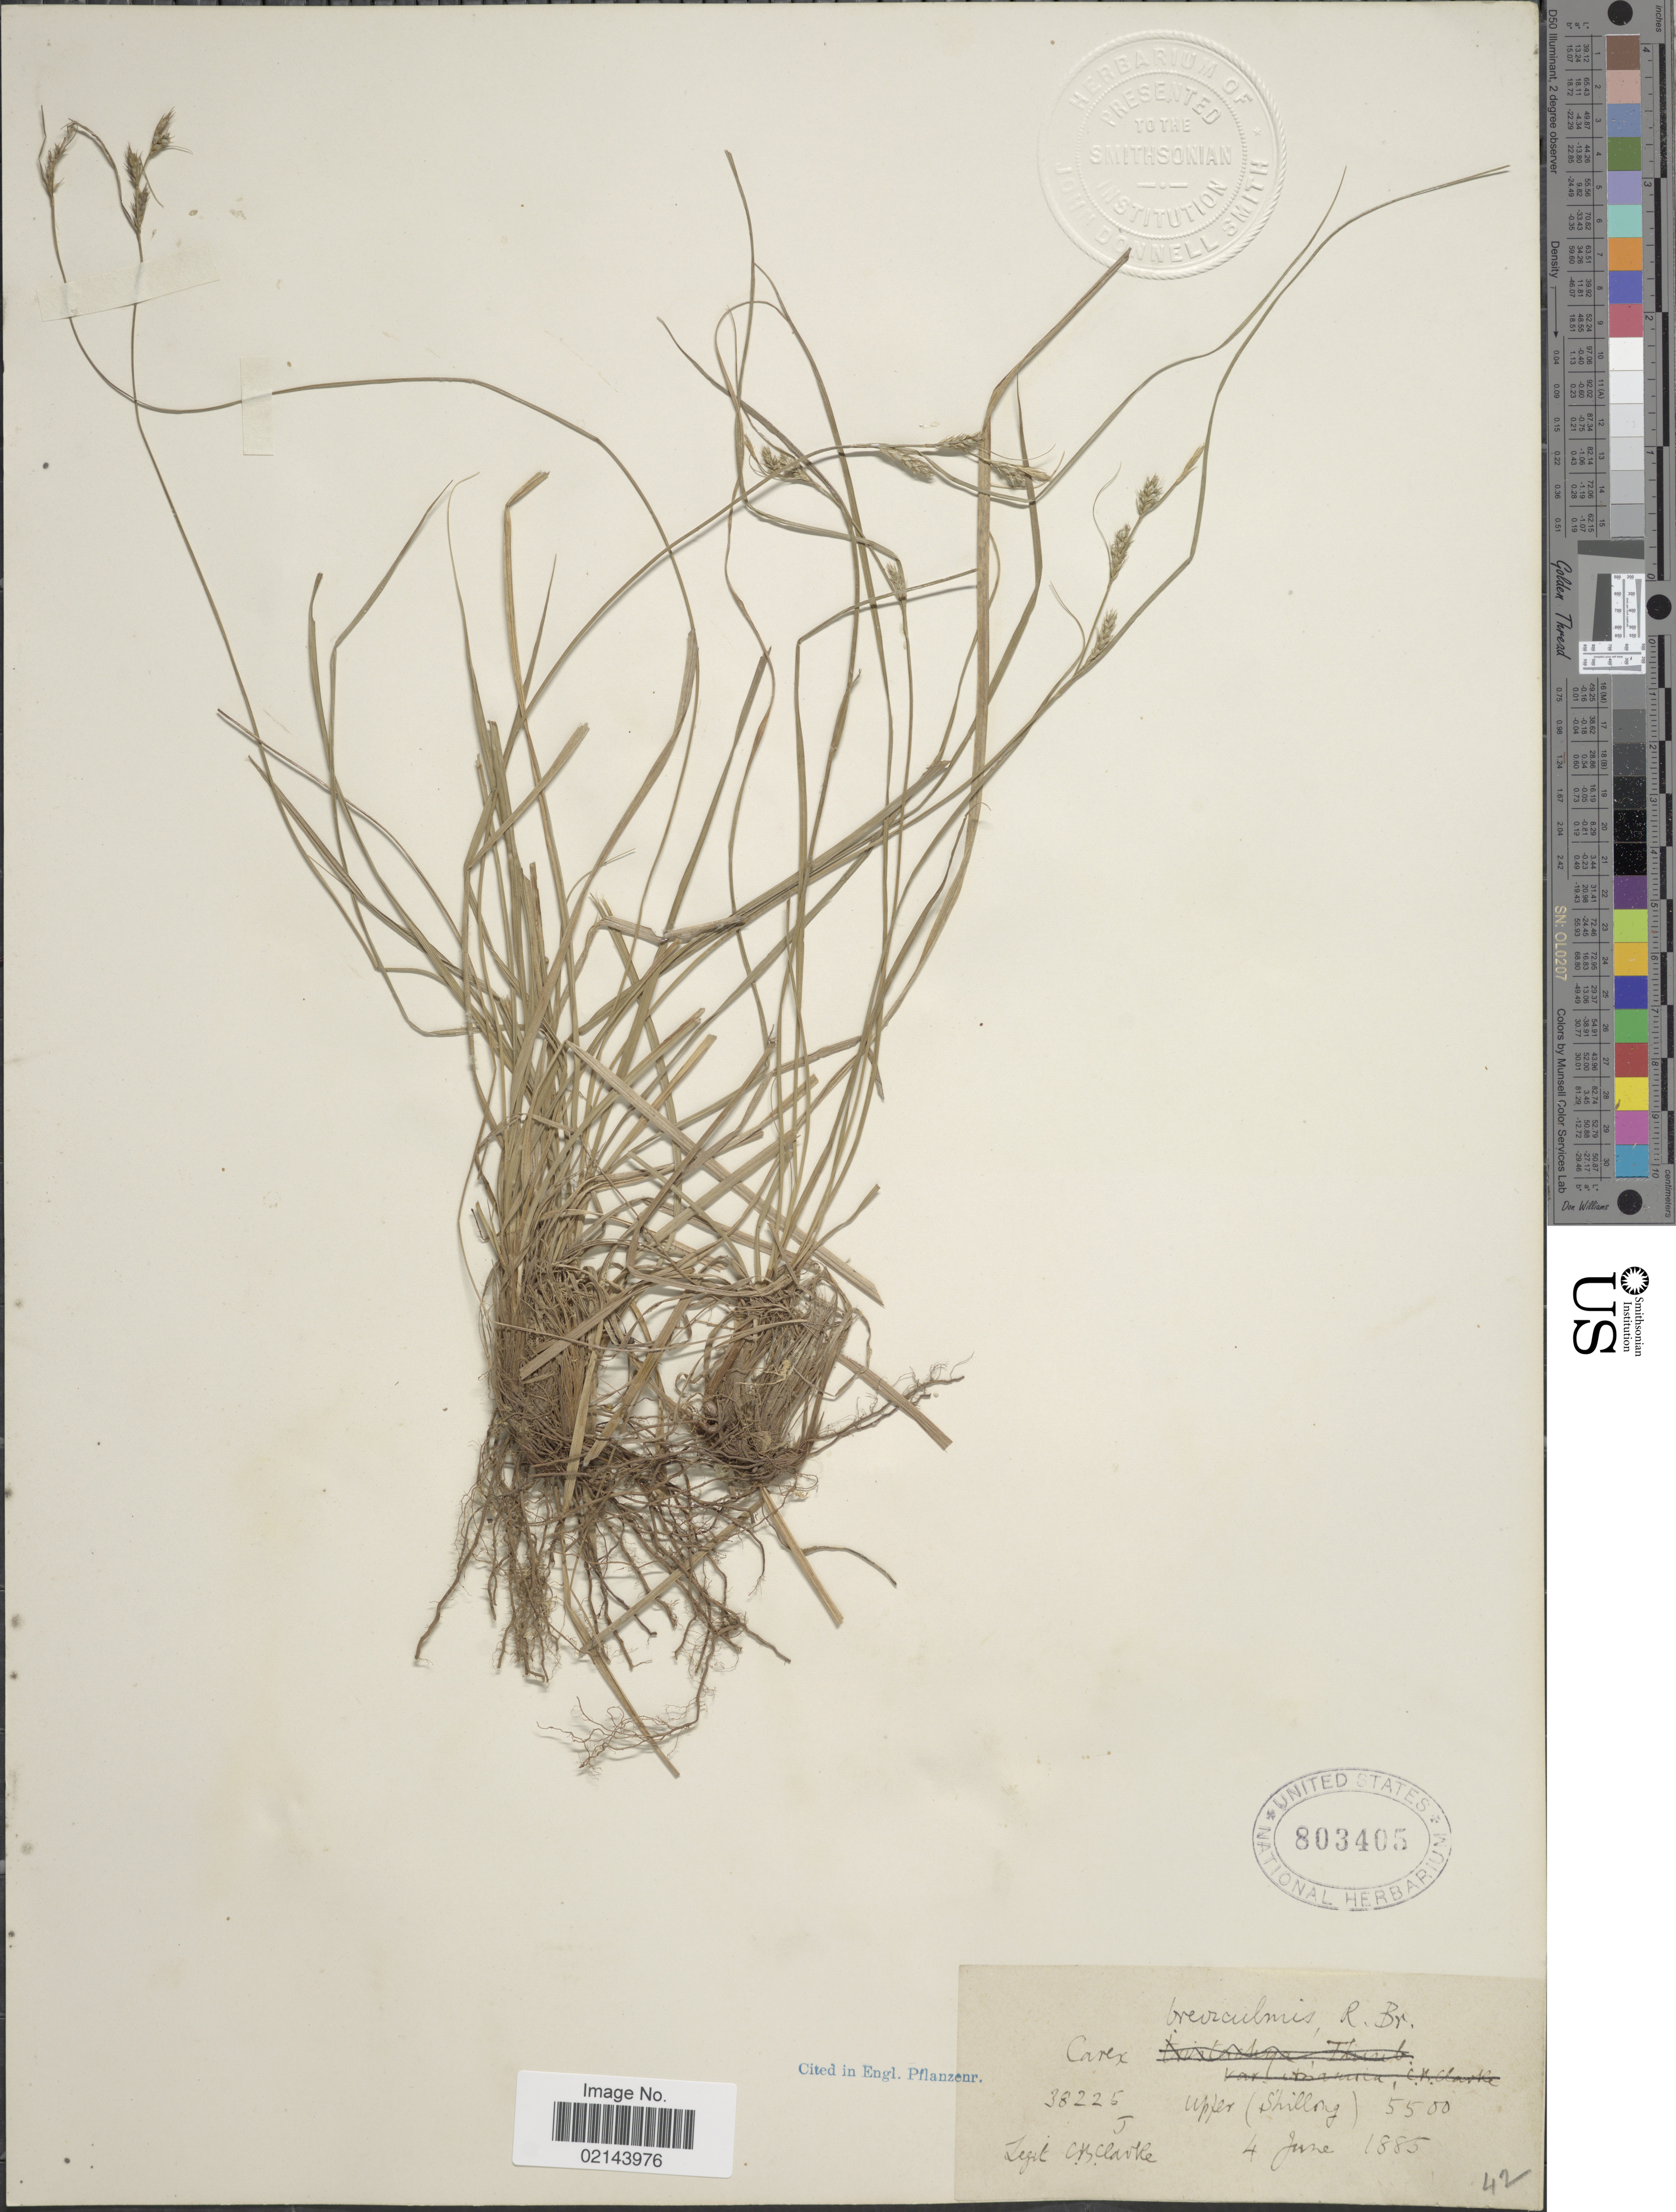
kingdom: Plantae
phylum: Tracheophyta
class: Liliopsida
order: Poales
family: Cyperaceae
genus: Carex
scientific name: Carex breviculmis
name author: R. Br.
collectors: C. B. Clarke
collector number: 38225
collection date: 1885-06-04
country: India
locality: Upper (Shillong)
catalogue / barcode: US 803405